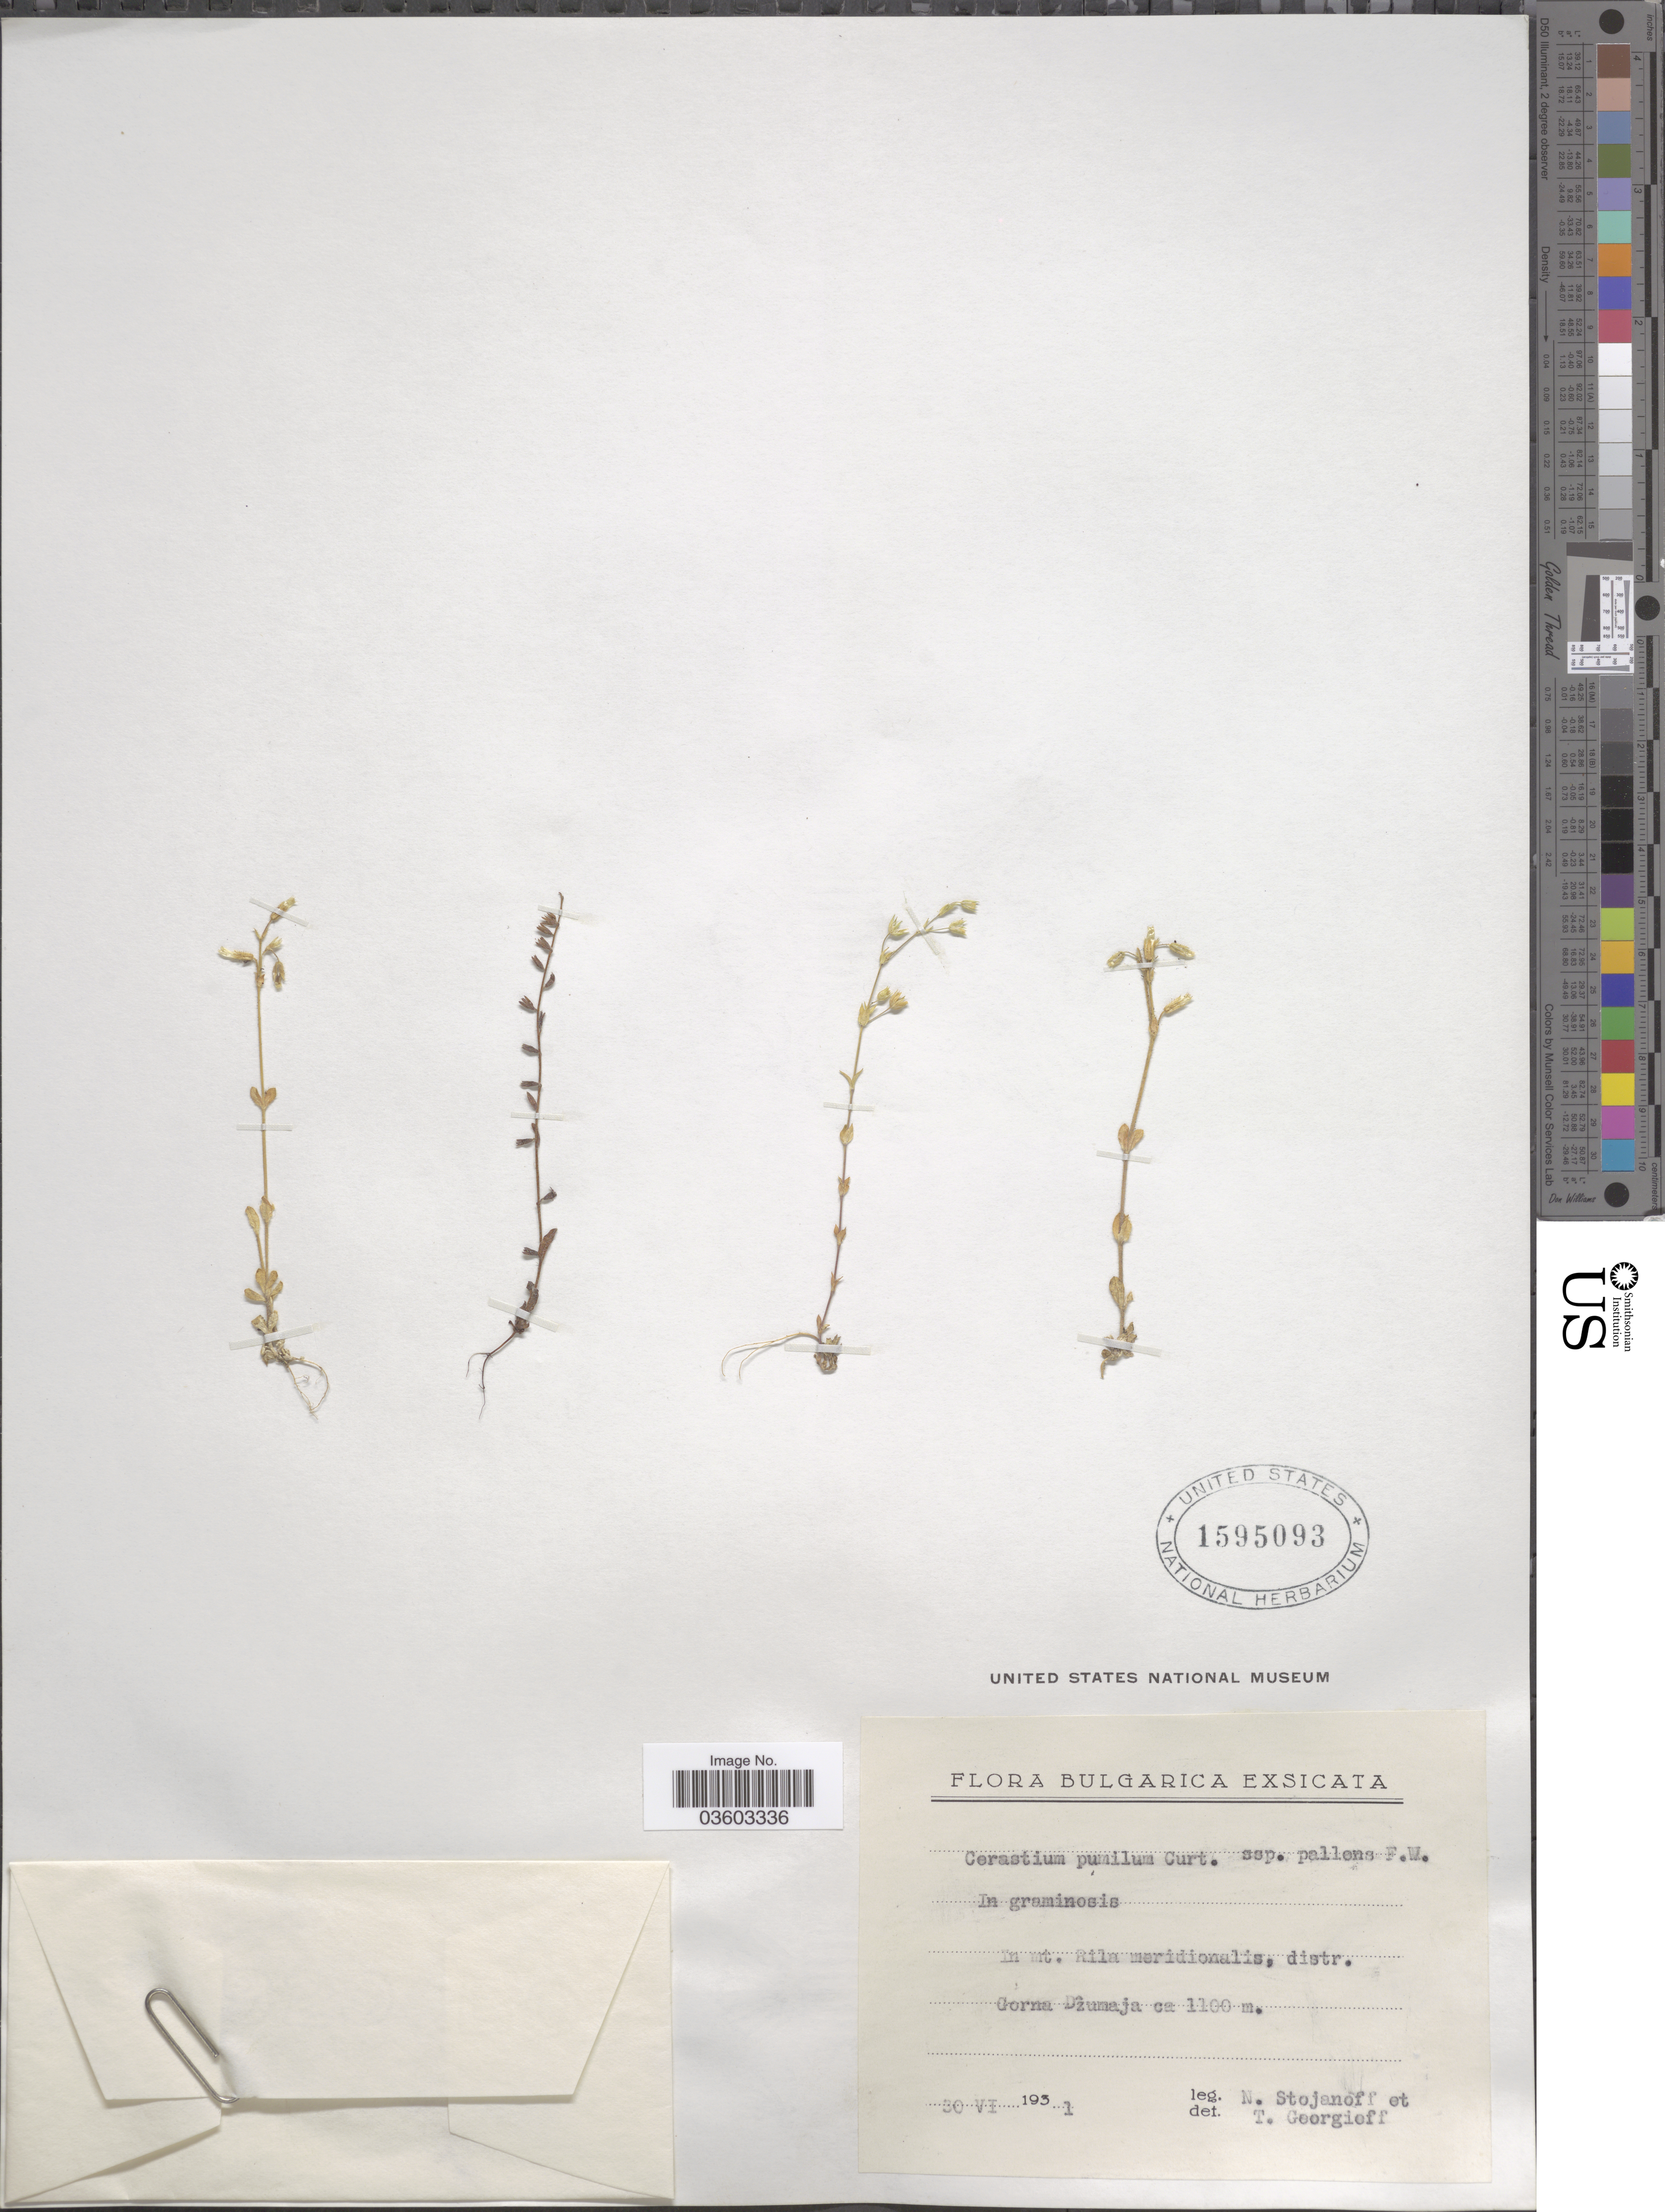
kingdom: Plantae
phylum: Tracheophyta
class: Magnoliopsida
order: Caryophyllales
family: Caryophyllaceae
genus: Cerastium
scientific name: Cerastium pumilum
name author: Curtis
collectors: N. Stojanoff & T. Georgieff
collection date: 1931-06-30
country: Bulgaria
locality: Bulgarica. In mt. Rila meridionalis, distr. Gorna Dzumaja.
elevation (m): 1100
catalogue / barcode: US 1595093